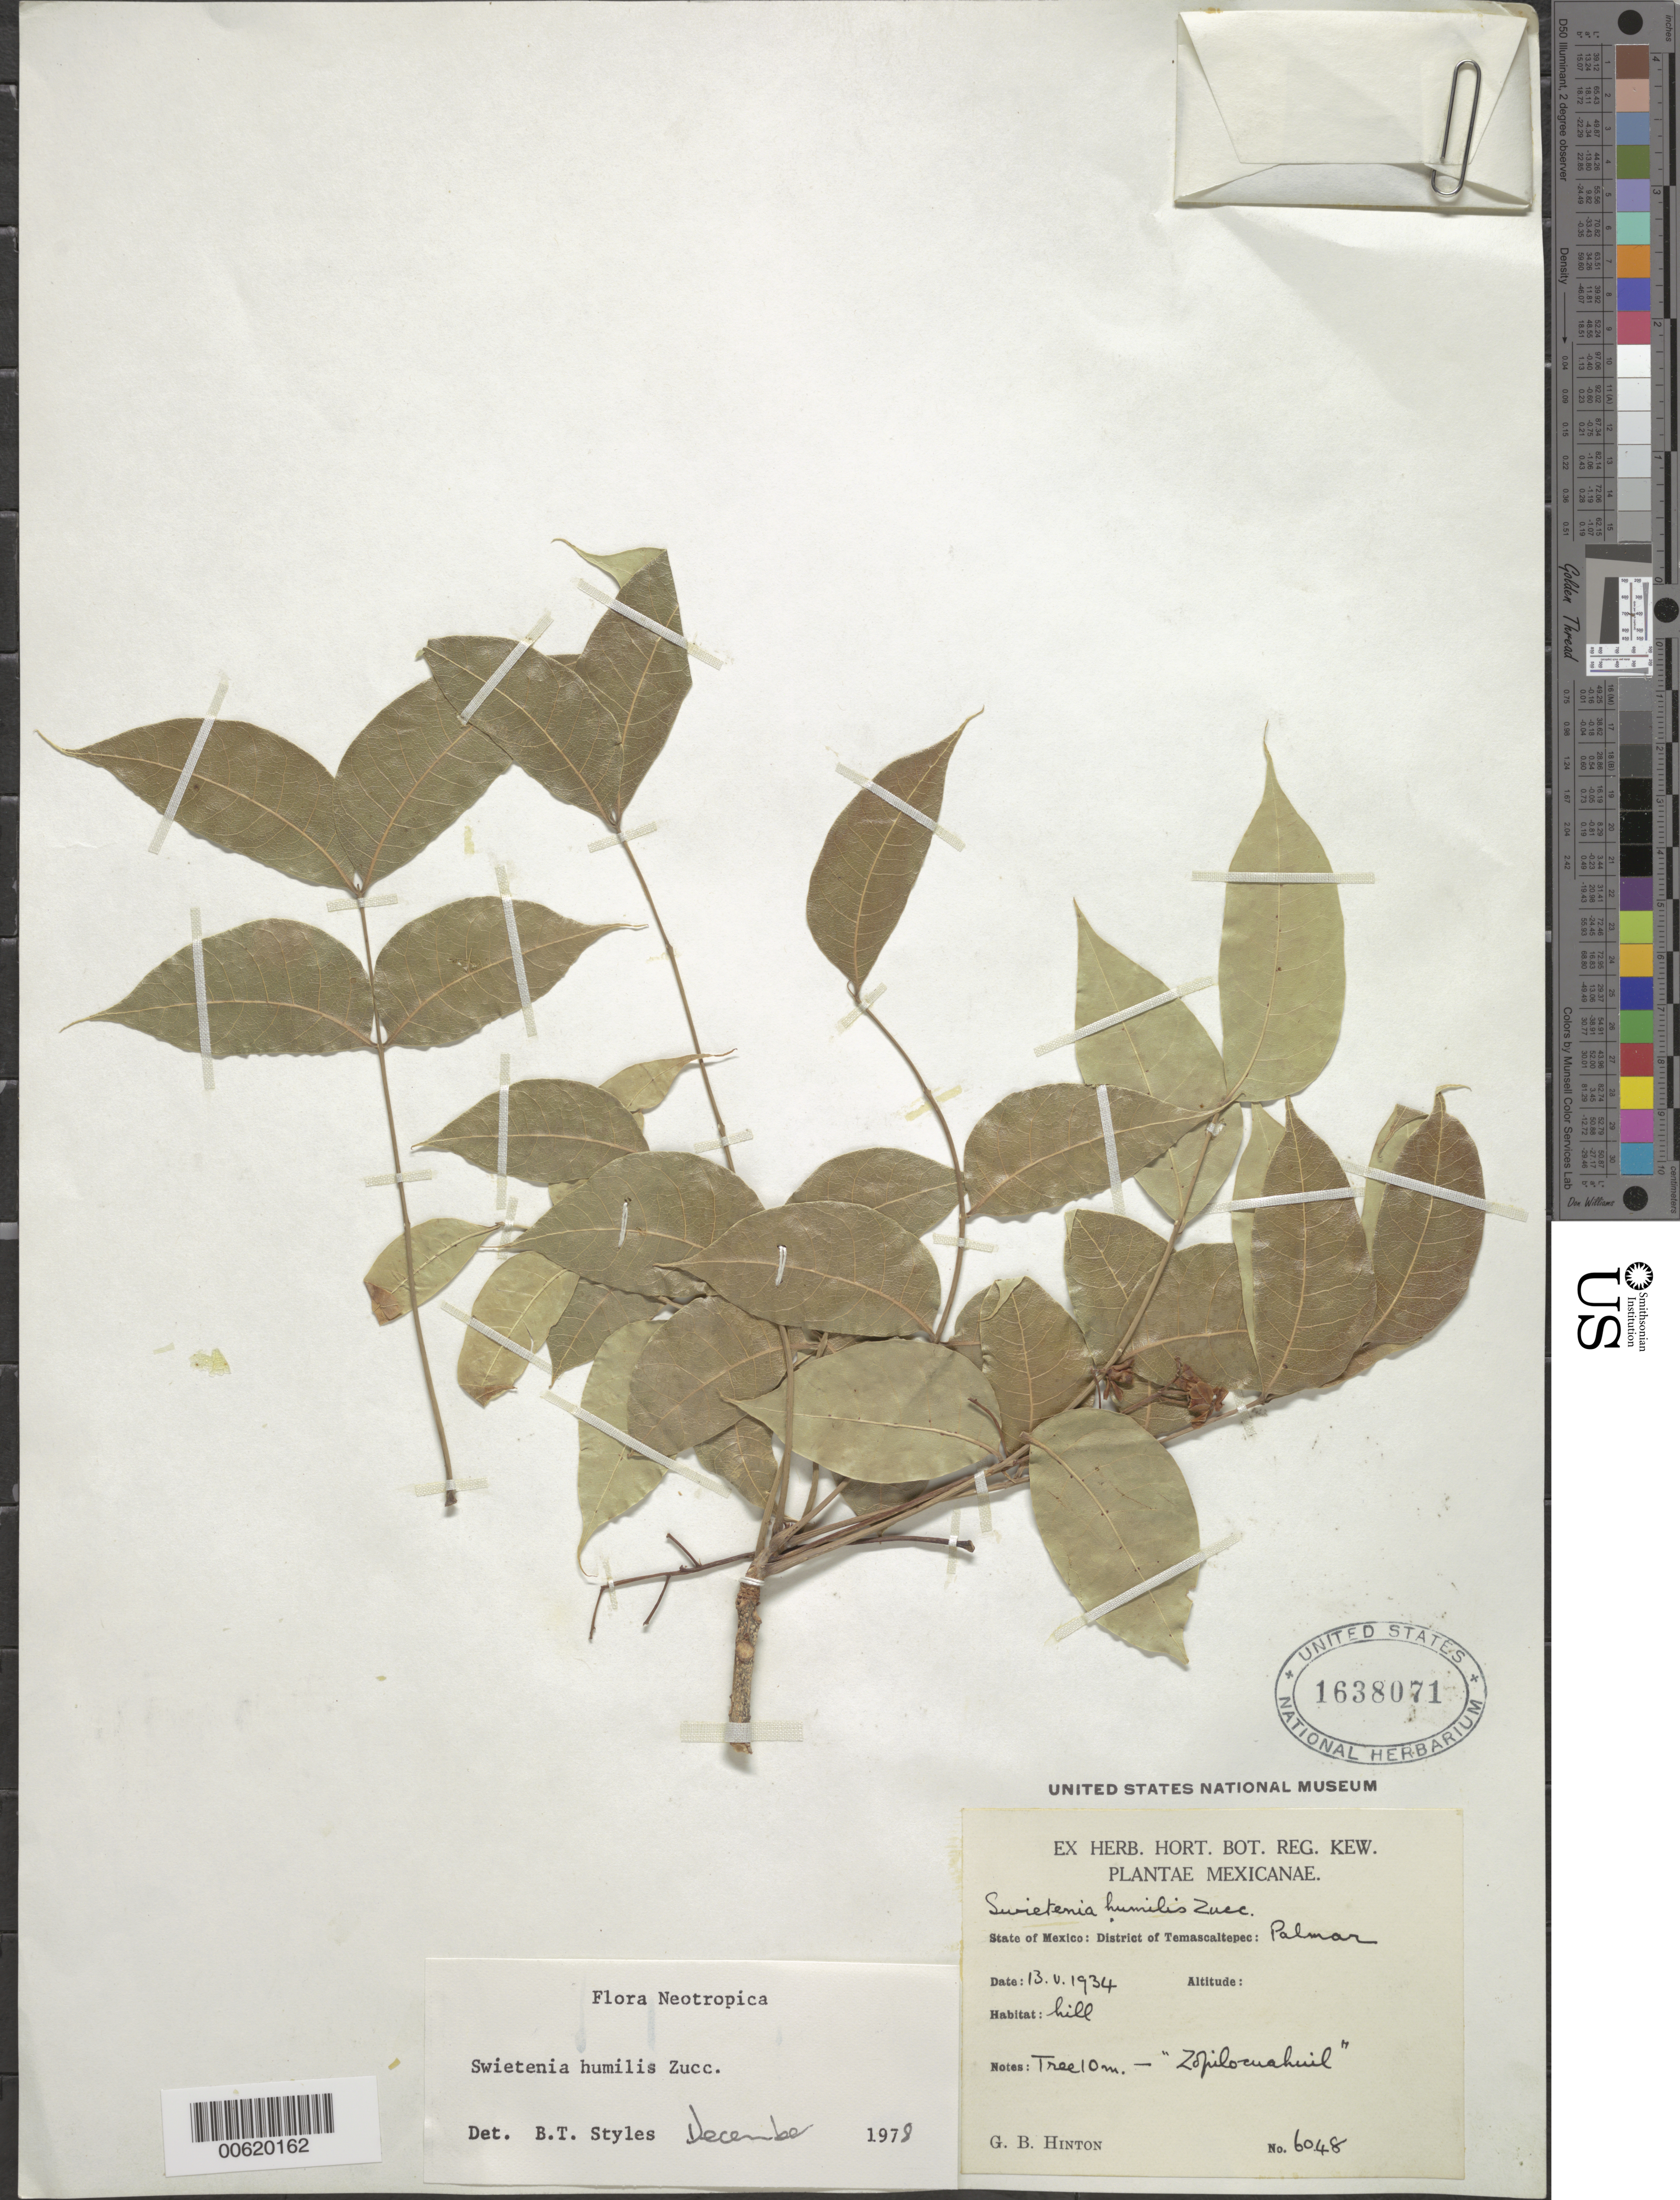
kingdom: Plantae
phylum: Tracheophyta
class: Magnoliopsida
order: Sapindales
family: Meliaceae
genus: Swietenia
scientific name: Swietenia humilis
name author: Zucc.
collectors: G. B. Hinton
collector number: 6048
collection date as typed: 13 May 1934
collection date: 1934-05-13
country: Mexico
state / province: México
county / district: Temascaltepec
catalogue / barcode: US 1638071